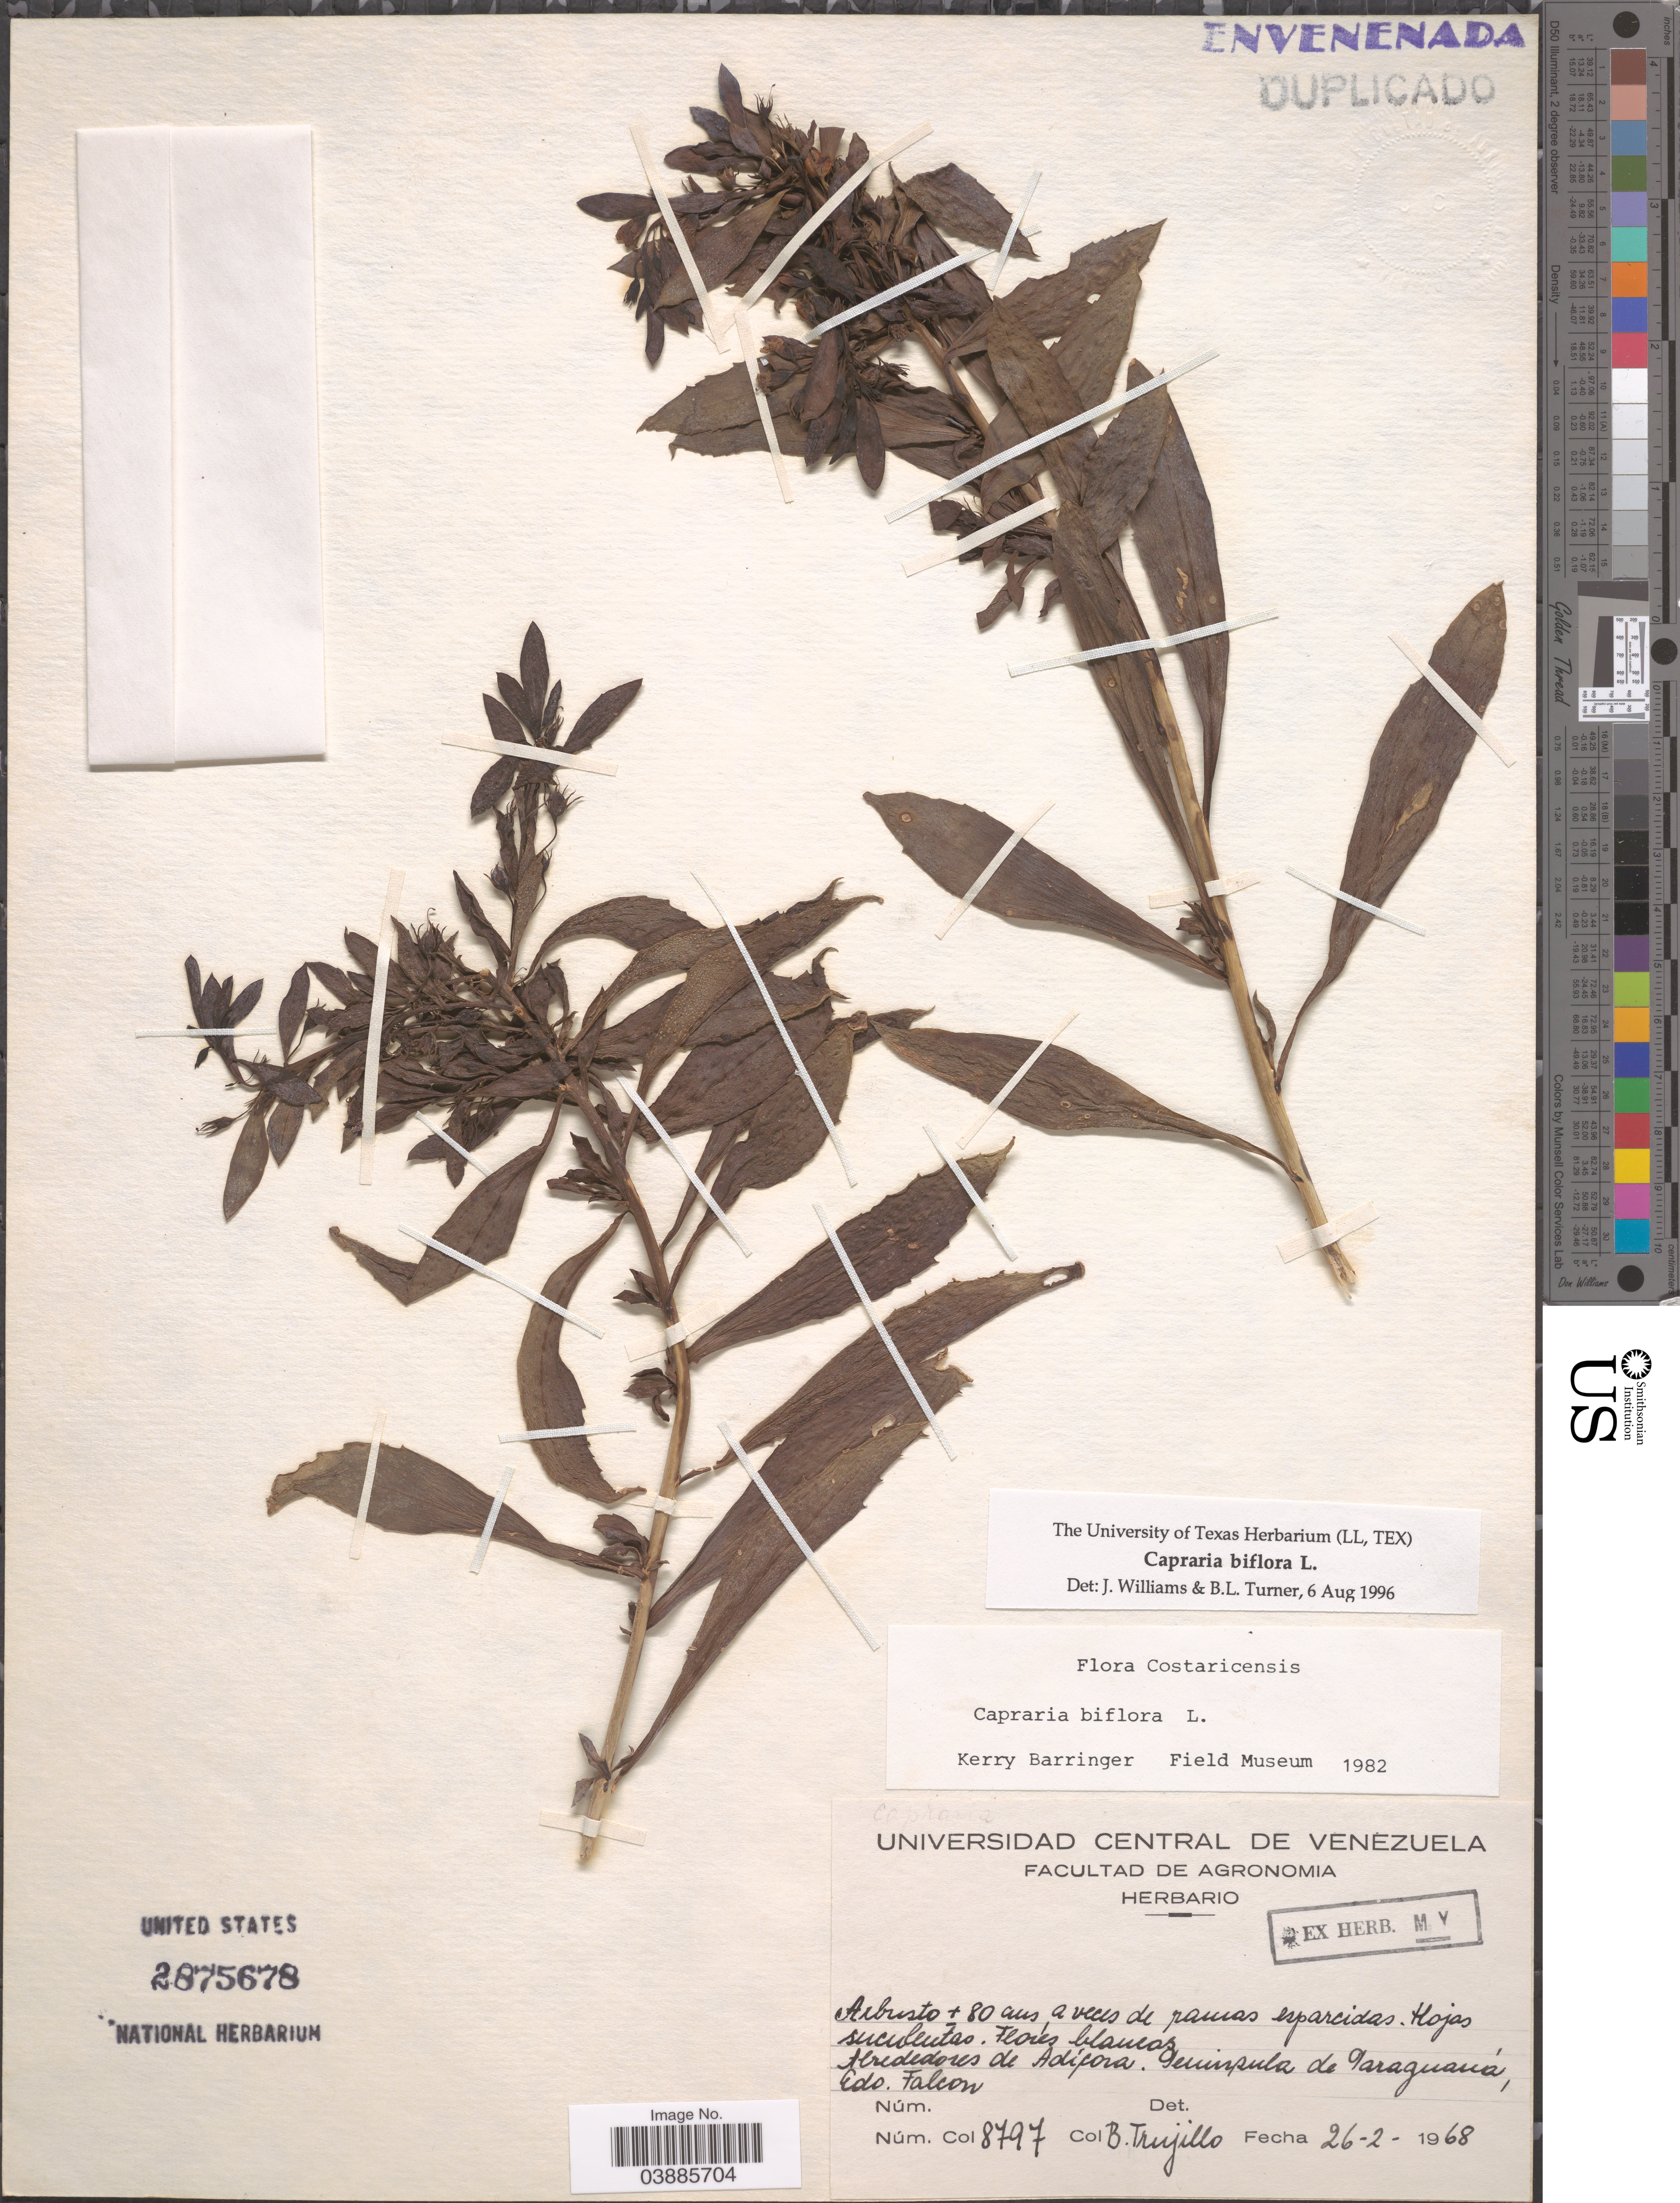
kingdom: Plantae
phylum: Tracheophyta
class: Magnoliopsida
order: Lamiales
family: Scrophulariaceae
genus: Capraria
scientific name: Capraria biflora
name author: L.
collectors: B. Trujillo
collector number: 8797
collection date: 1968-02-26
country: Venezuela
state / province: Falcon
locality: Alrededores de Adicora. Peninsula de Paraguaná.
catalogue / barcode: US 2875678